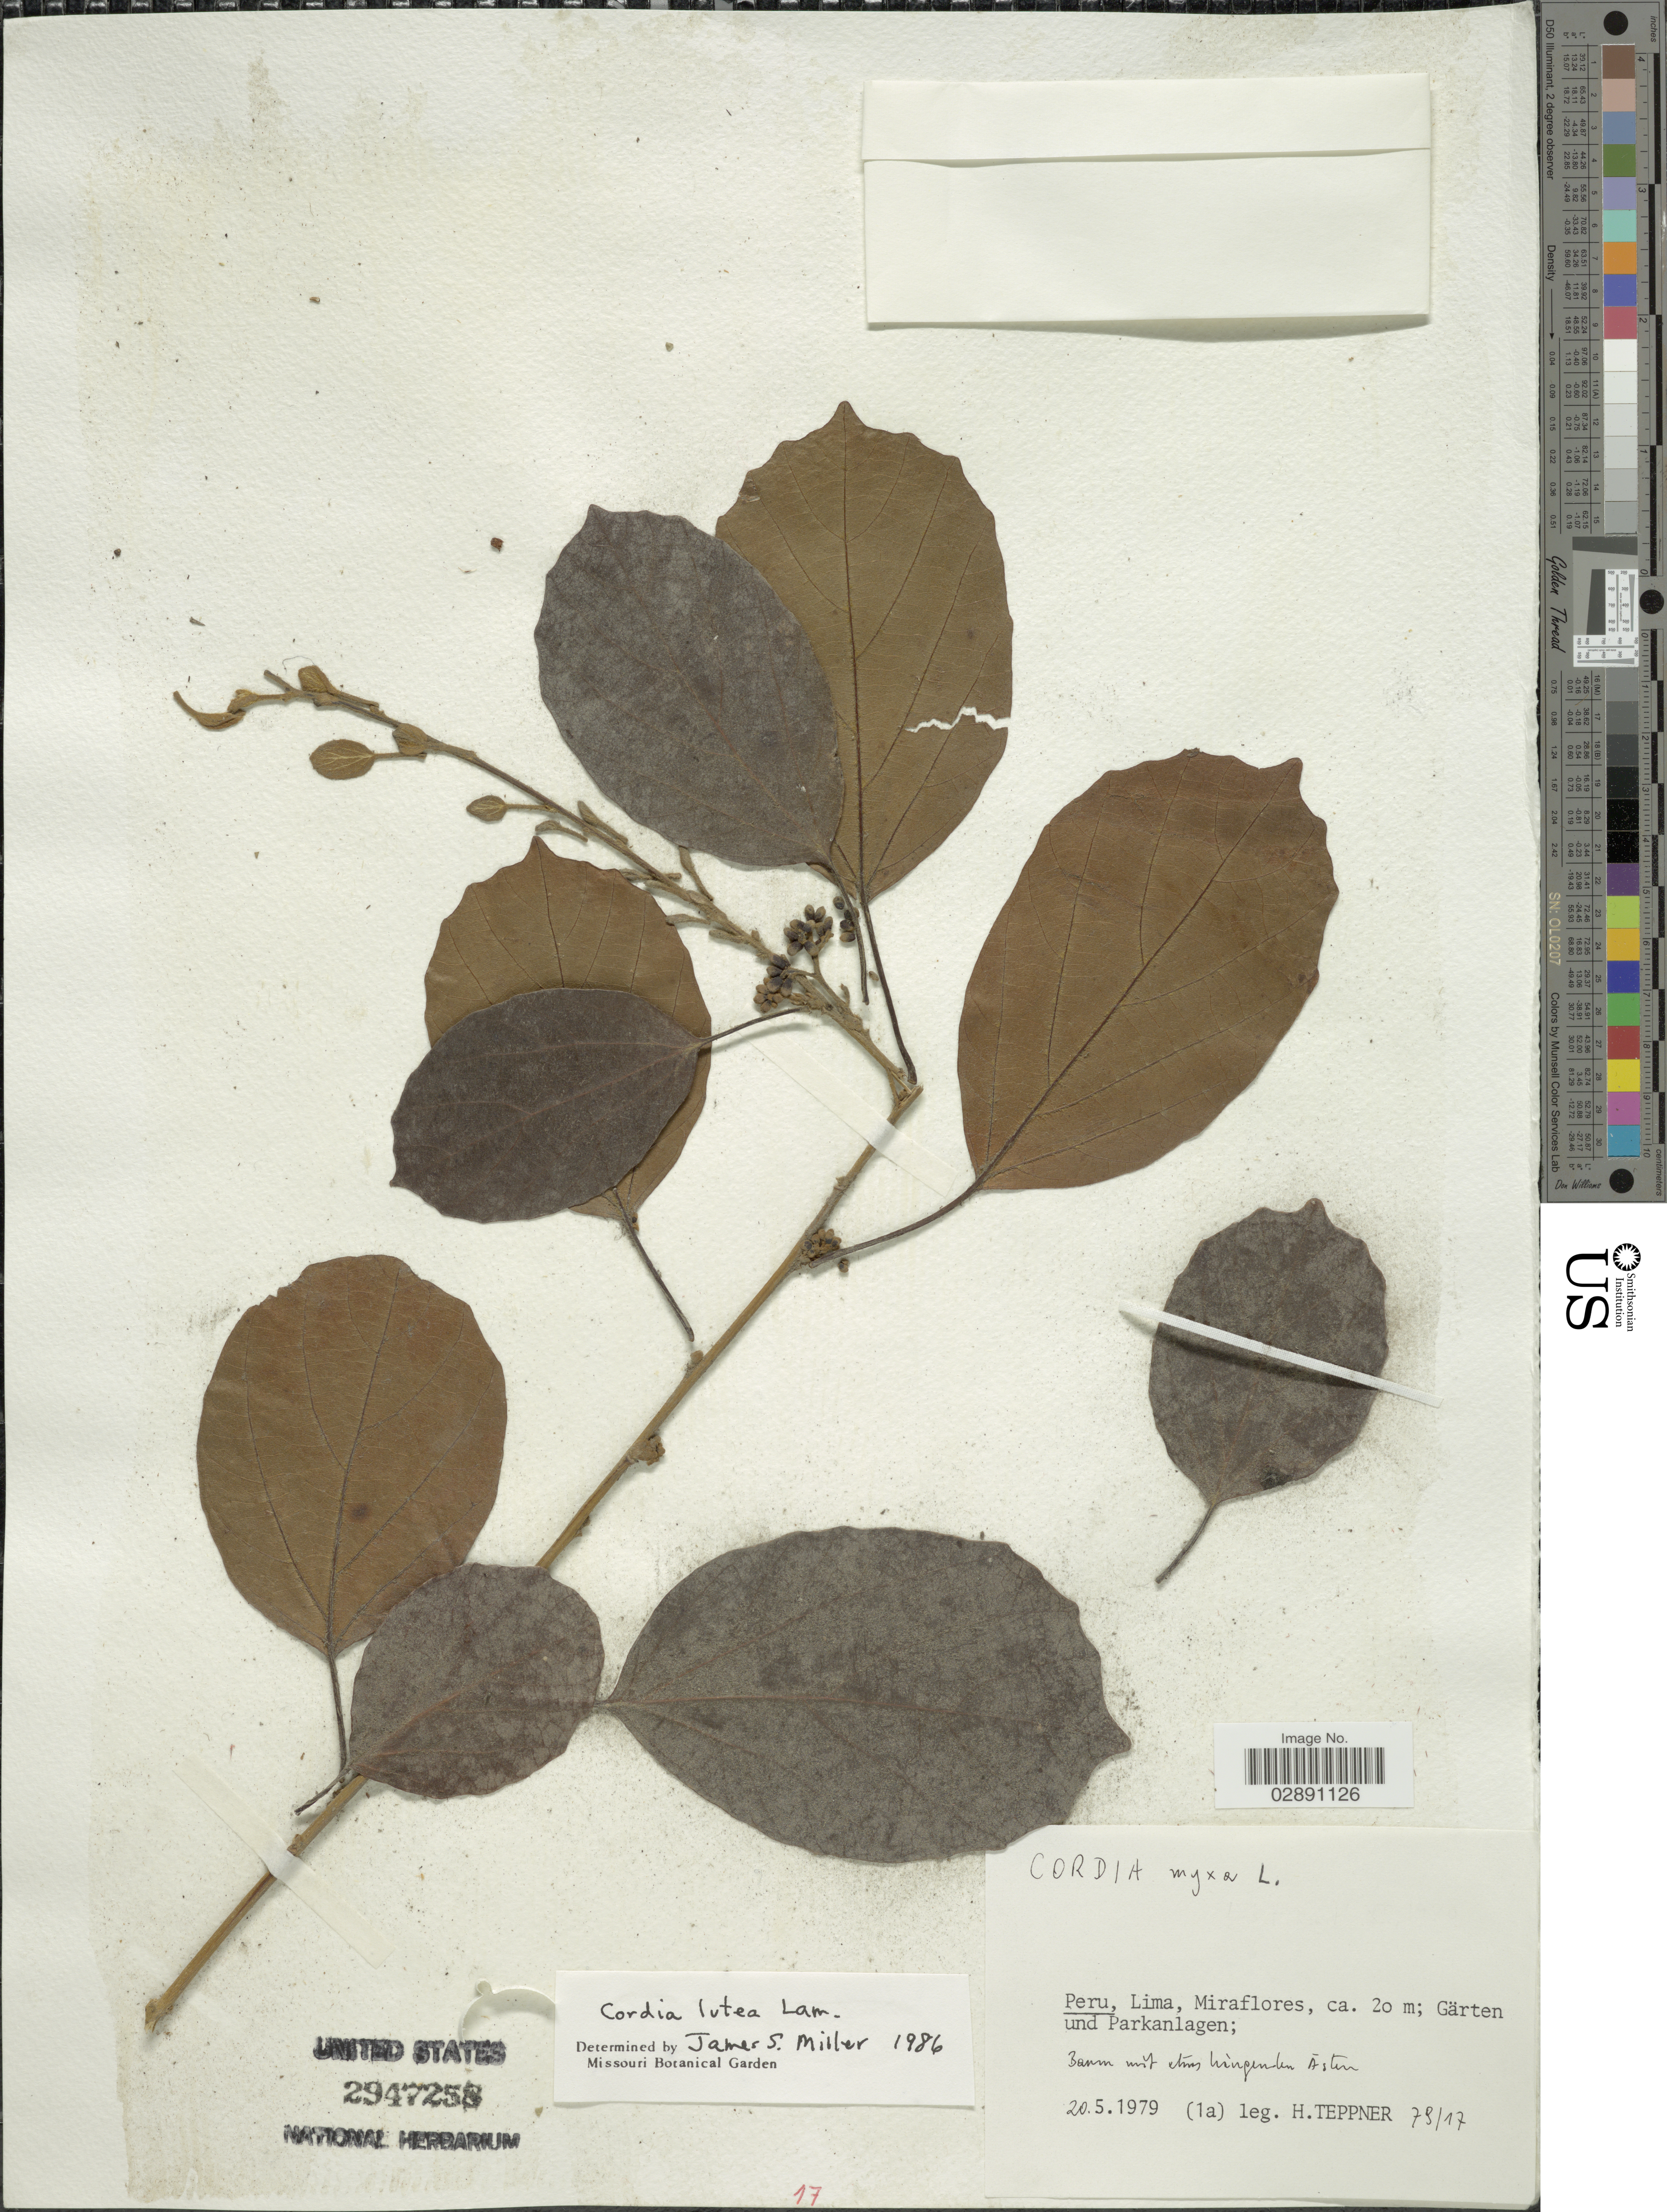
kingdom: Plantae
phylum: Tracheophyta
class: Magnoliopsida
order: Boraginales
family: Cordiaceae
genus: Cordia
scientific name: Cordia lutea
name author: Lam.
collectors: H. Teppner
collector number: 78/17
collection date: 1979-05-20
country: Peru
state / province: Lima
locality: Miraflores. Gärten und Parkanlagen.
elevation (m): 20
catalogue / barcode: US 2947258